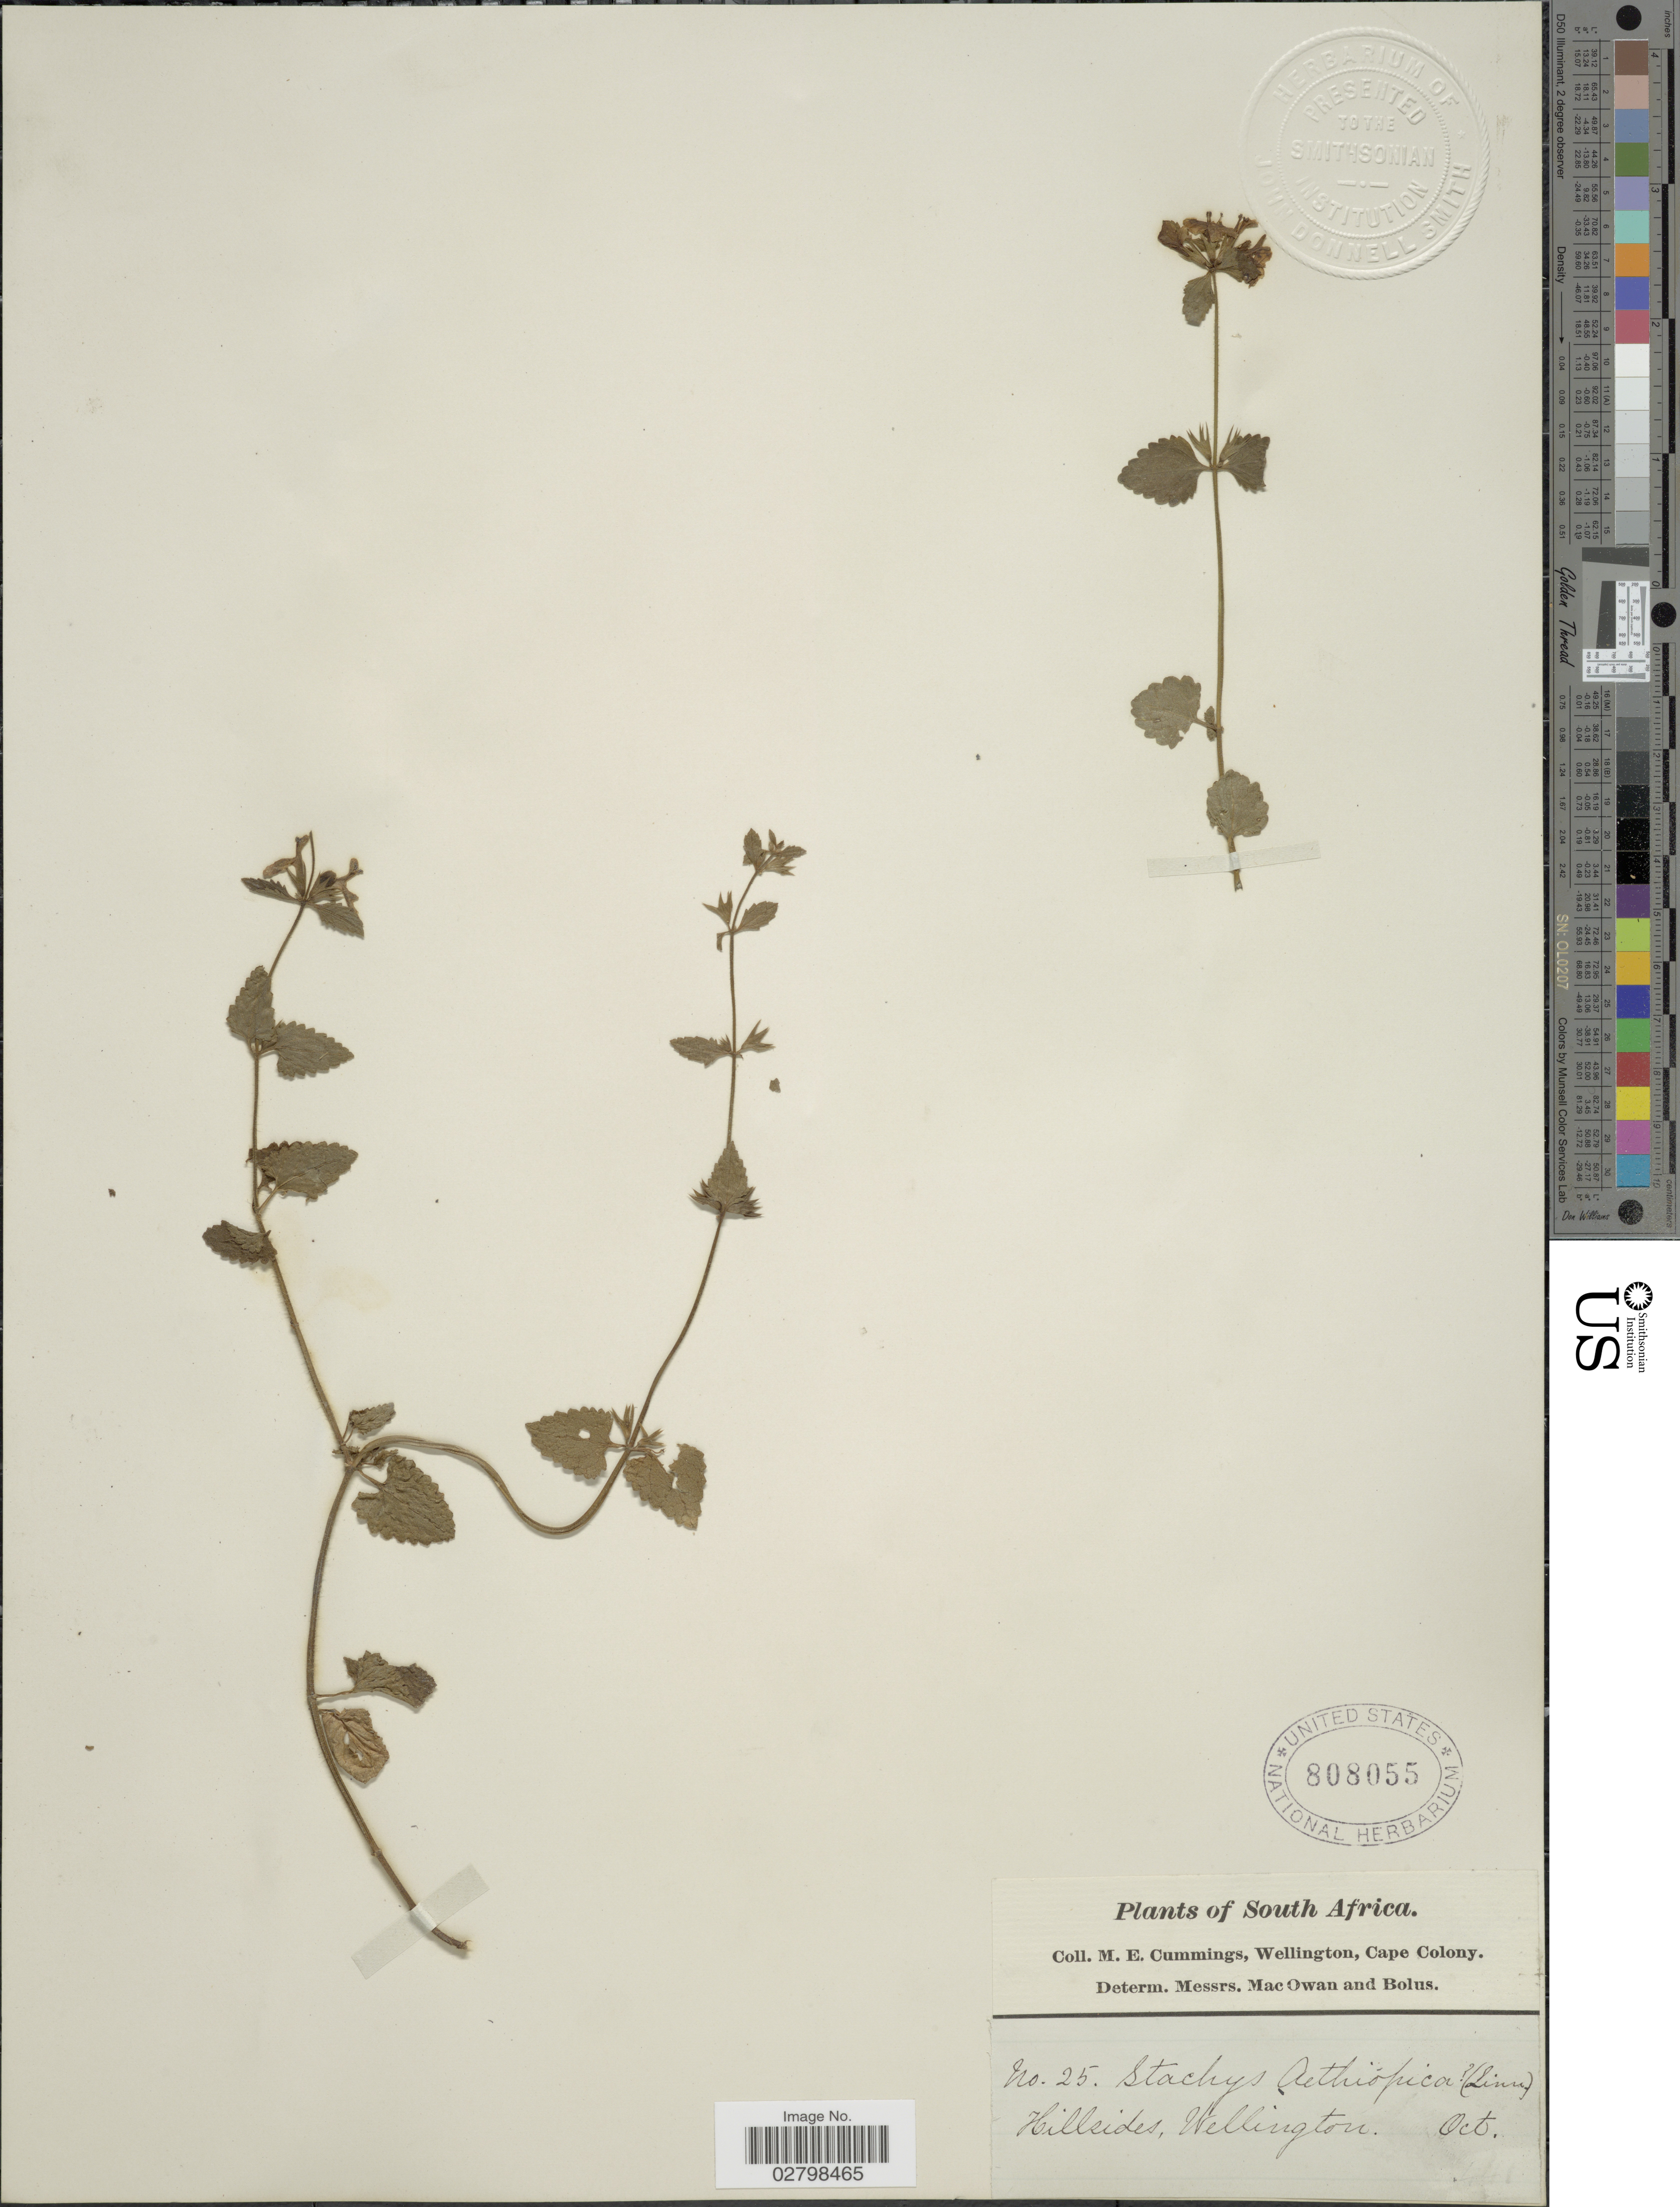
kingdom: Plantae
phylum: Tracheophyta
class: Magnoliopsida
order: Lamiales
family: Lamiaceae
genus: Stachys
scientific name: Stachys aethiopica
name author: L.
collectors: M. E. Cummings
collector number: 25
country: South Africa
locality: Hillsides, Wellington.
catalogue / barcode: US 808055